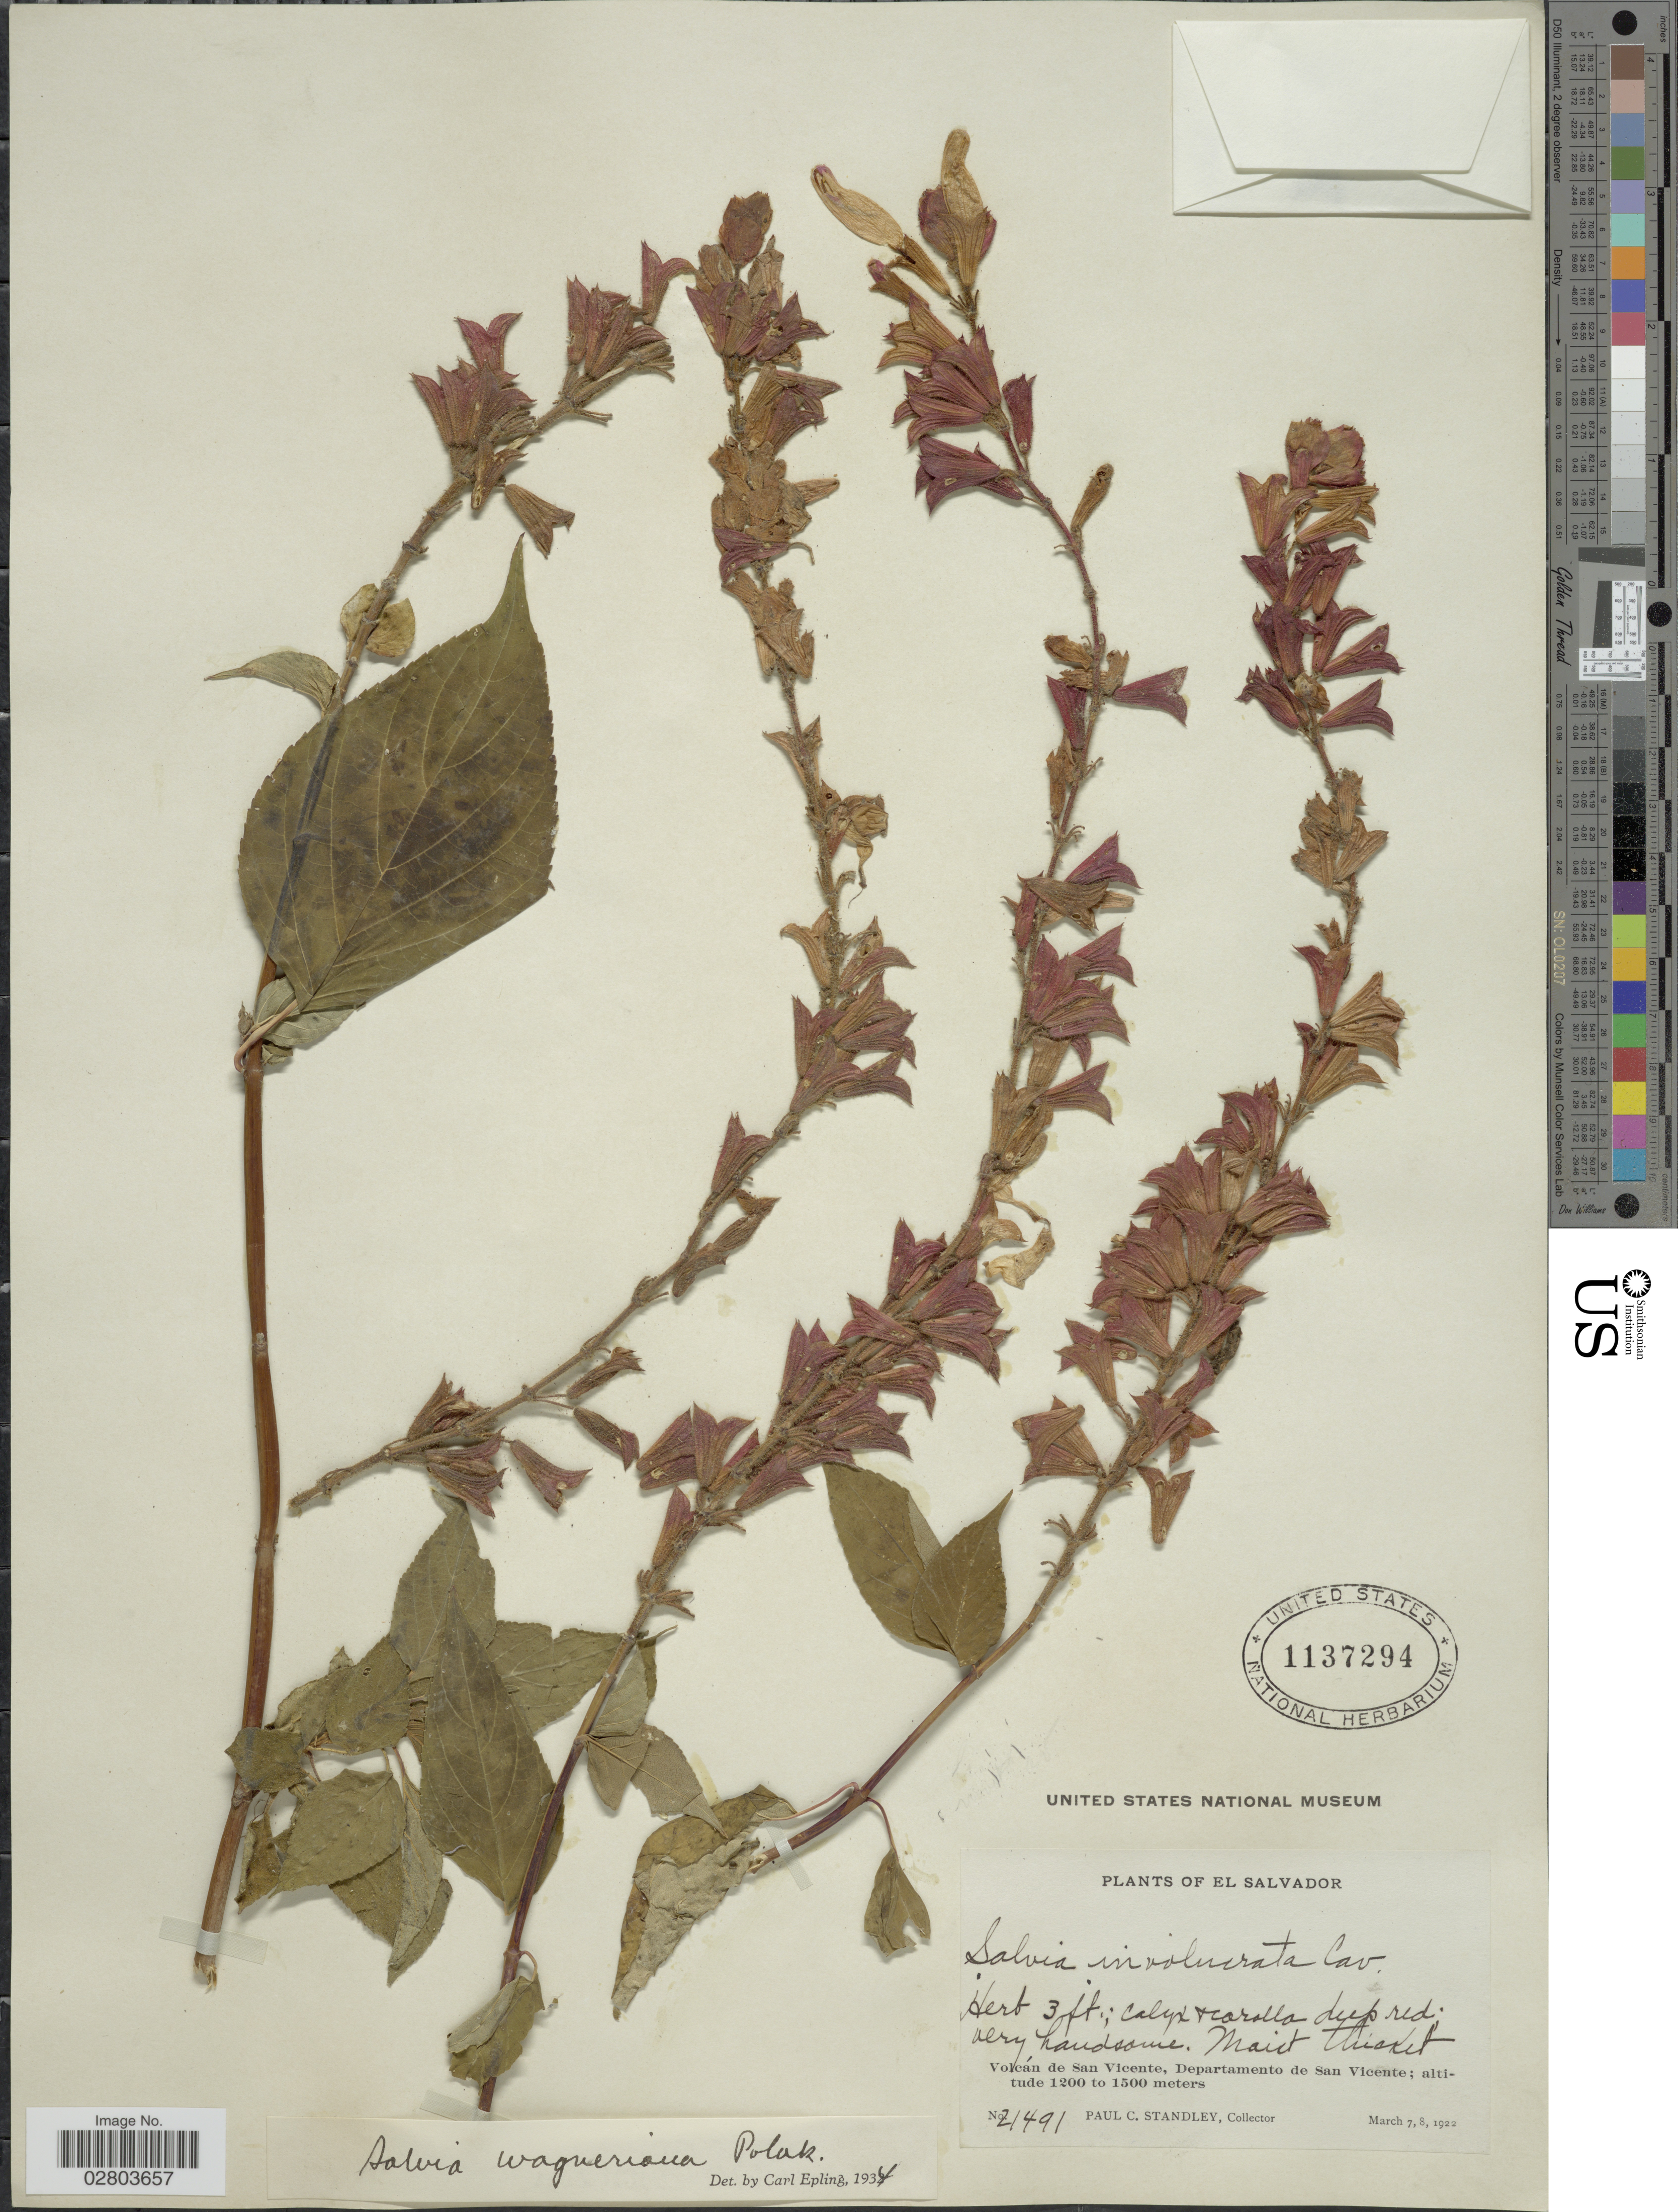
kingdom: Plantae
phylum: Tracheophyta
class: Magnoliopsida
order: Lamiales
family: Lamiaceae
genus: Salvia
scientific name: Salvia wagneriana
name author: Pol.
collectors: P. C. Standley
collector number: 21491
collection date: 1922-03-07/1922-03-08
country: El Salvador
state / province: San Vincente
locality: Volcán de San Vicente, Departamento de San Vicente.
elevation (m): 1200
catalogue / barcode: US 1137294